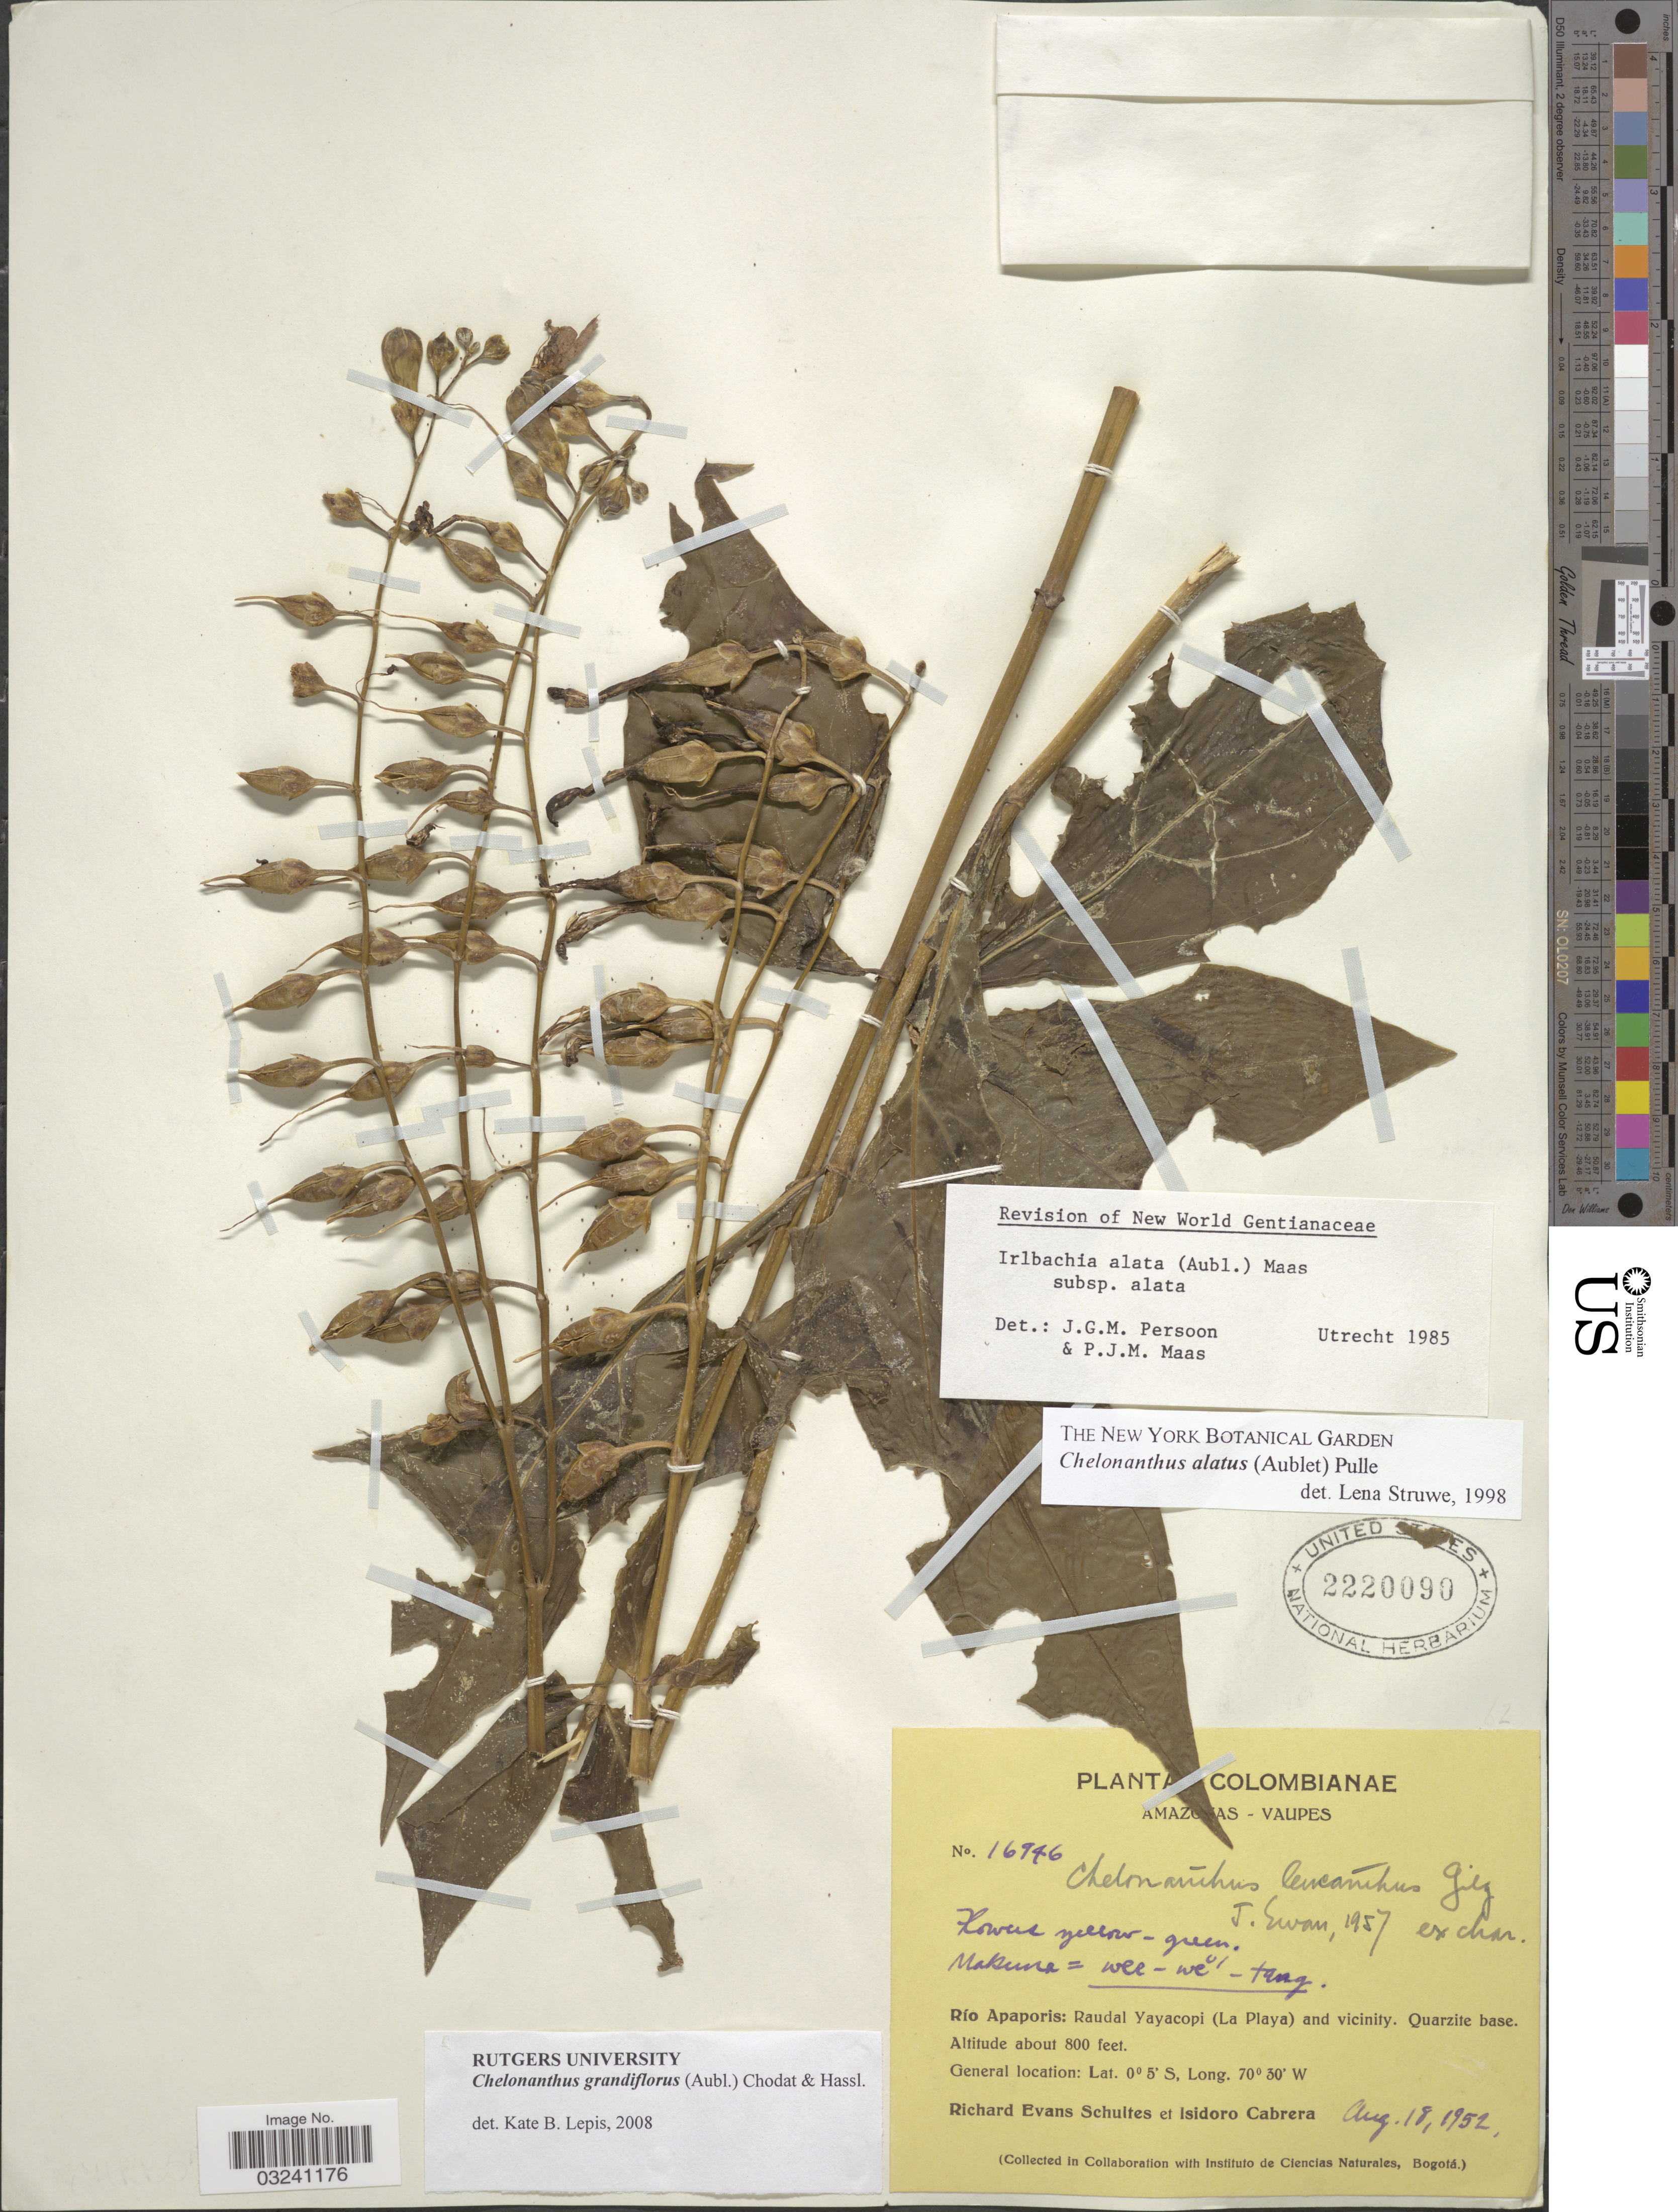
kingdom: Plantae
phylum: Tracheophyta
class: Magnoliopsida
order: Gentianales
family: Gentianaceae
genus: Chelonanthus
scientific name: Chelonanthus grandiflorus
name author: (Aubl.) Chodat & Hassl.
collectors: R. E. Schultes & I. Cabrera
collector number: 16946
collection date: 1952-08-18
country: Colombia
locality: Amazonas-Vaupes. Río Apaporis: Raudal Yayacopi (La Playa) and vicinity.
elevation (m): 244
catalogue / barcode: US 2220090